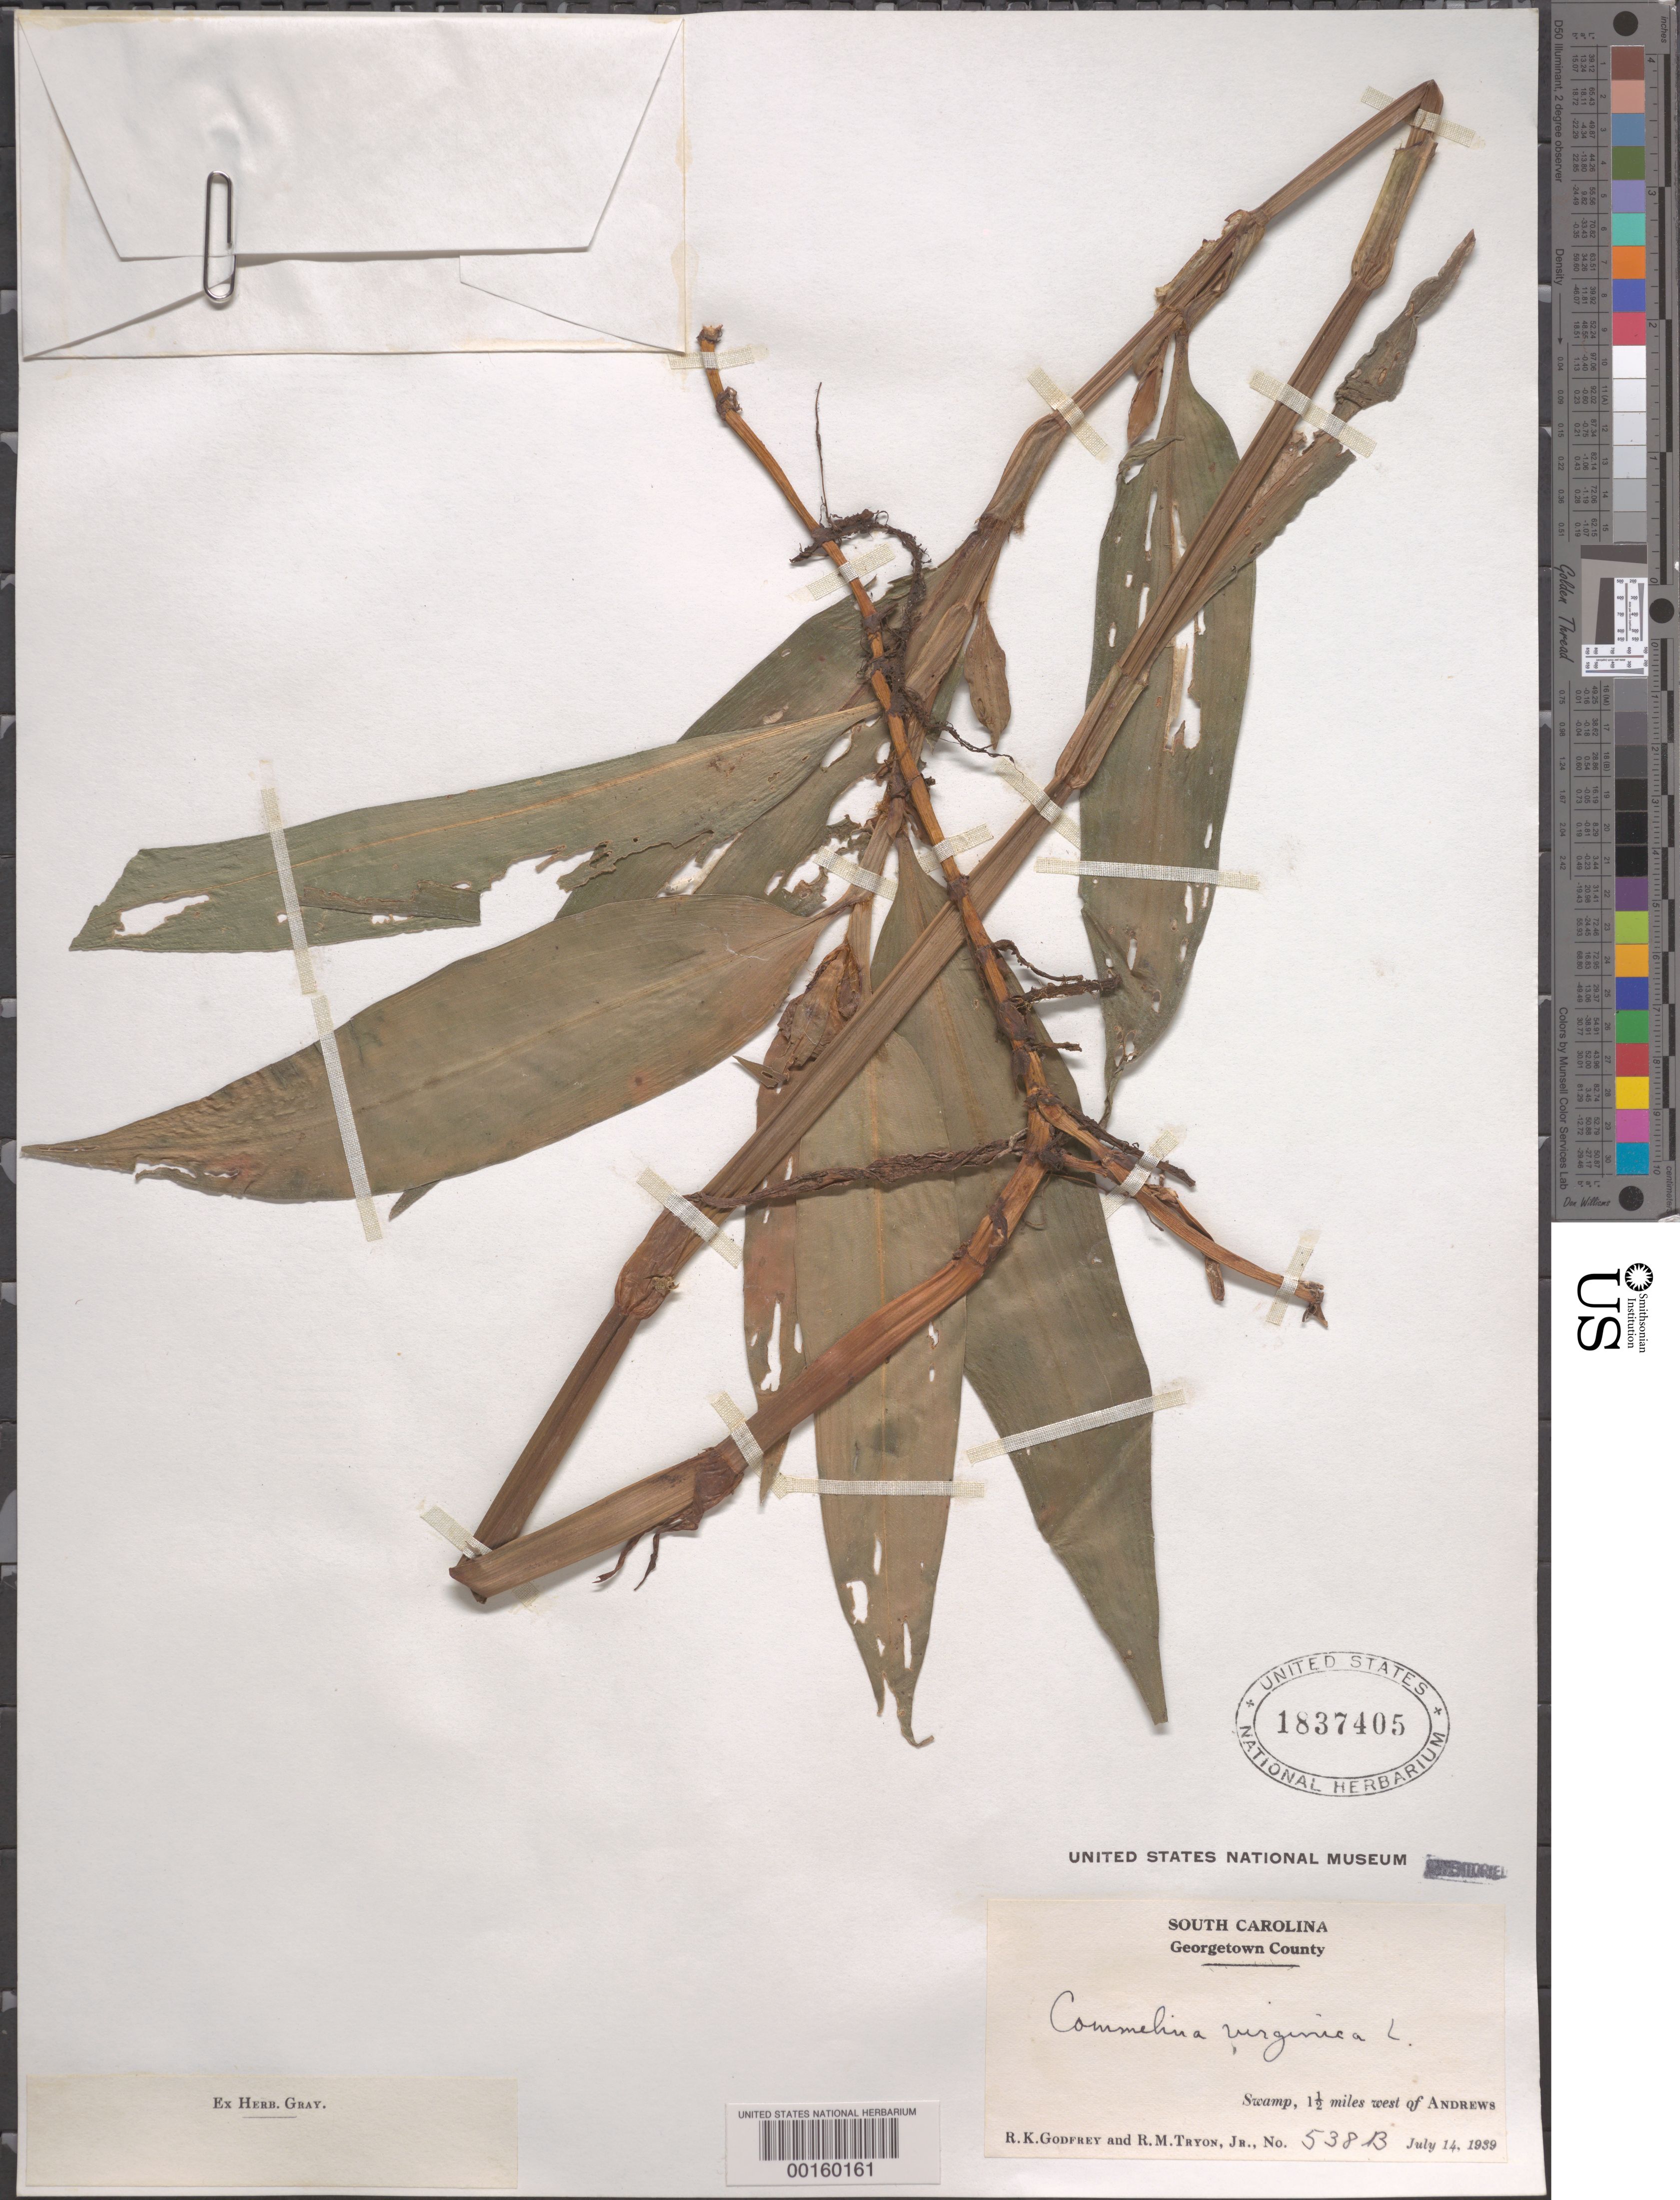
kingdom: Plantae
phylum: Tracheophyta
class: Liliopsida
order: Commelinales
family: Commelinaceae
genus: Commelina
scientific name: Commelina virginica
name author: L.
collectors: R. K. Godfrey & R. M. Tryon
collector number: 583b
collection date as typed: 14 Jul 1939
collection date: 1939-07-14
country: United States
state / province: South Carolina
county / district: Georgetown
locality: Andrews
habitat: Swamp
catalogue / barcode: US 1837405